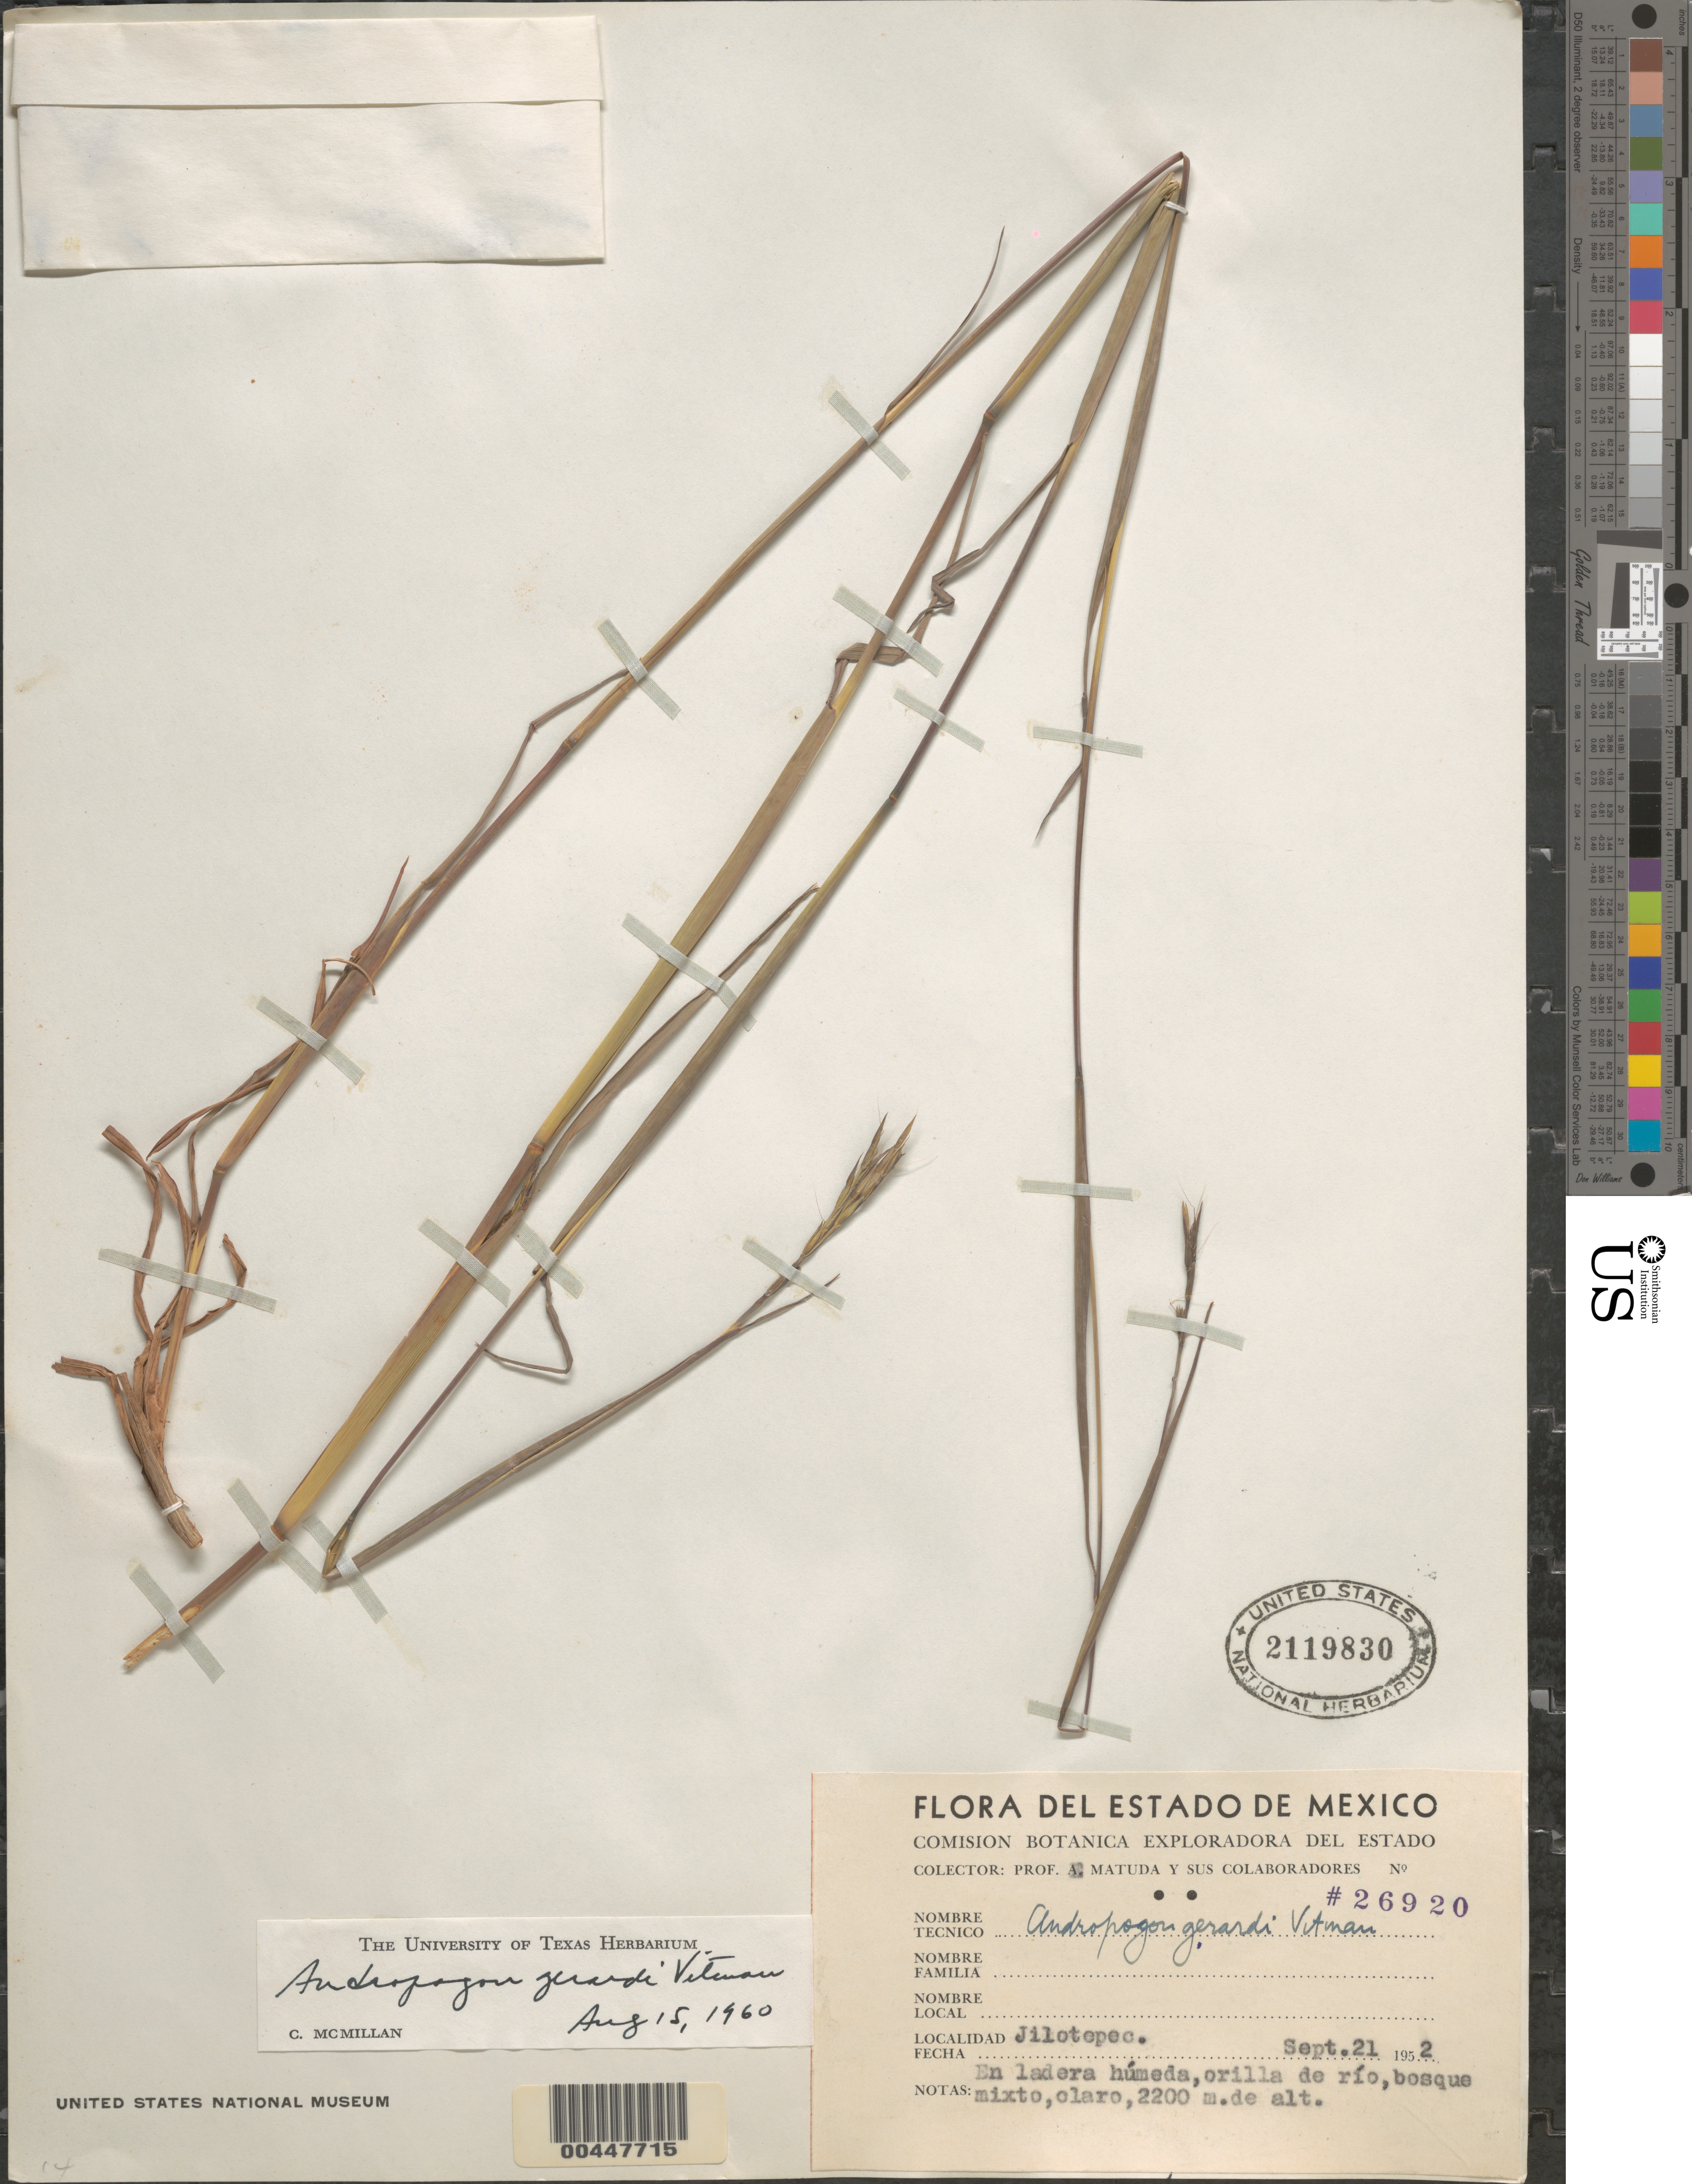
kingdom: Plantae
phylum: Tracheophyta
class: Liliopsida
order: Poales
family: Poaceae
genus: Andropogon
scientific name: Andropogon gerardii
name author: Vitman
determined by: McMillan, C.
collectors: E. Matuda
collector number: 26920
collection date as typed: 21 Sep 1952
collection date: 1952-09-21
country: Mexico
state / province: México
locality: Jilotepec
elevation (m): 2200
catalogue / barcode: US 2119830